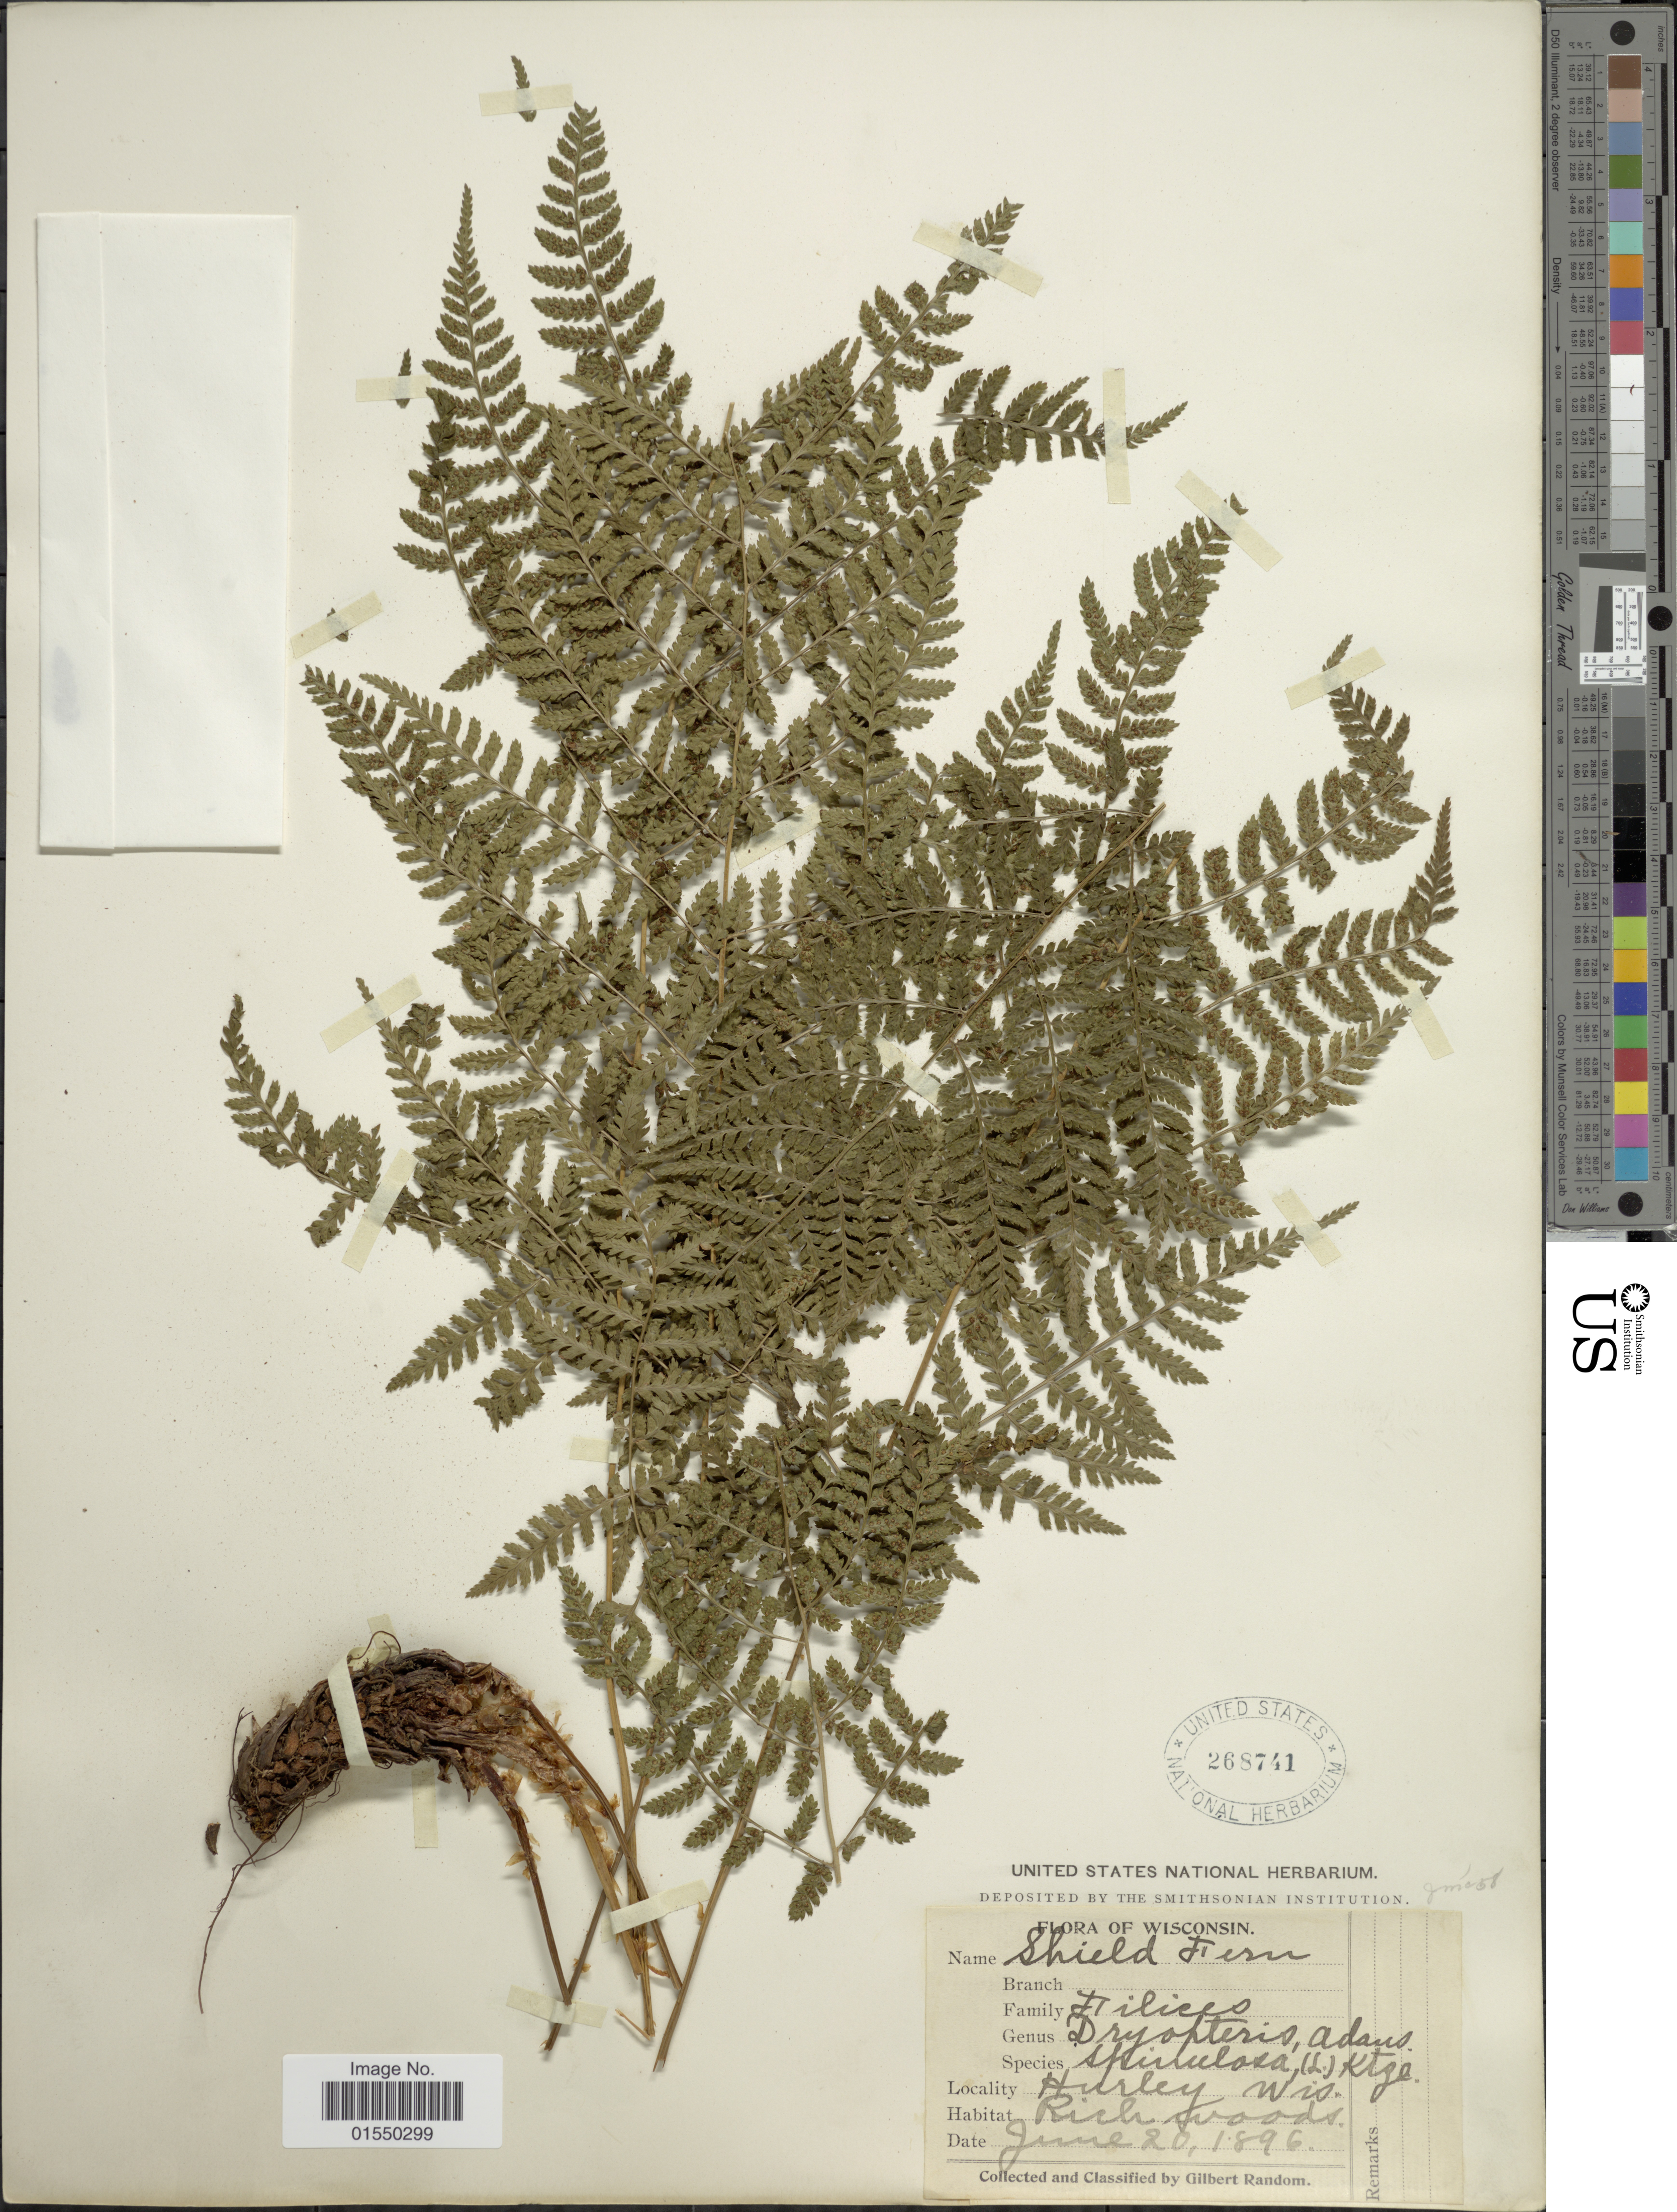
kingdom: Plantae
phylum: Tracheophyta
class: Polypodiopsida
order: Polypodiales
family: Dryopteridaceae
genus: Dryopteris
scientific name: Dryopteris carthusiana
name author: (Villars) H.P. Fuchs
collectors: G. Random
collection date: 1896-06-20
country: United States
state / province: Wisconsin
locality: Hurley, Wis.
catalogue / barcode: US 268741